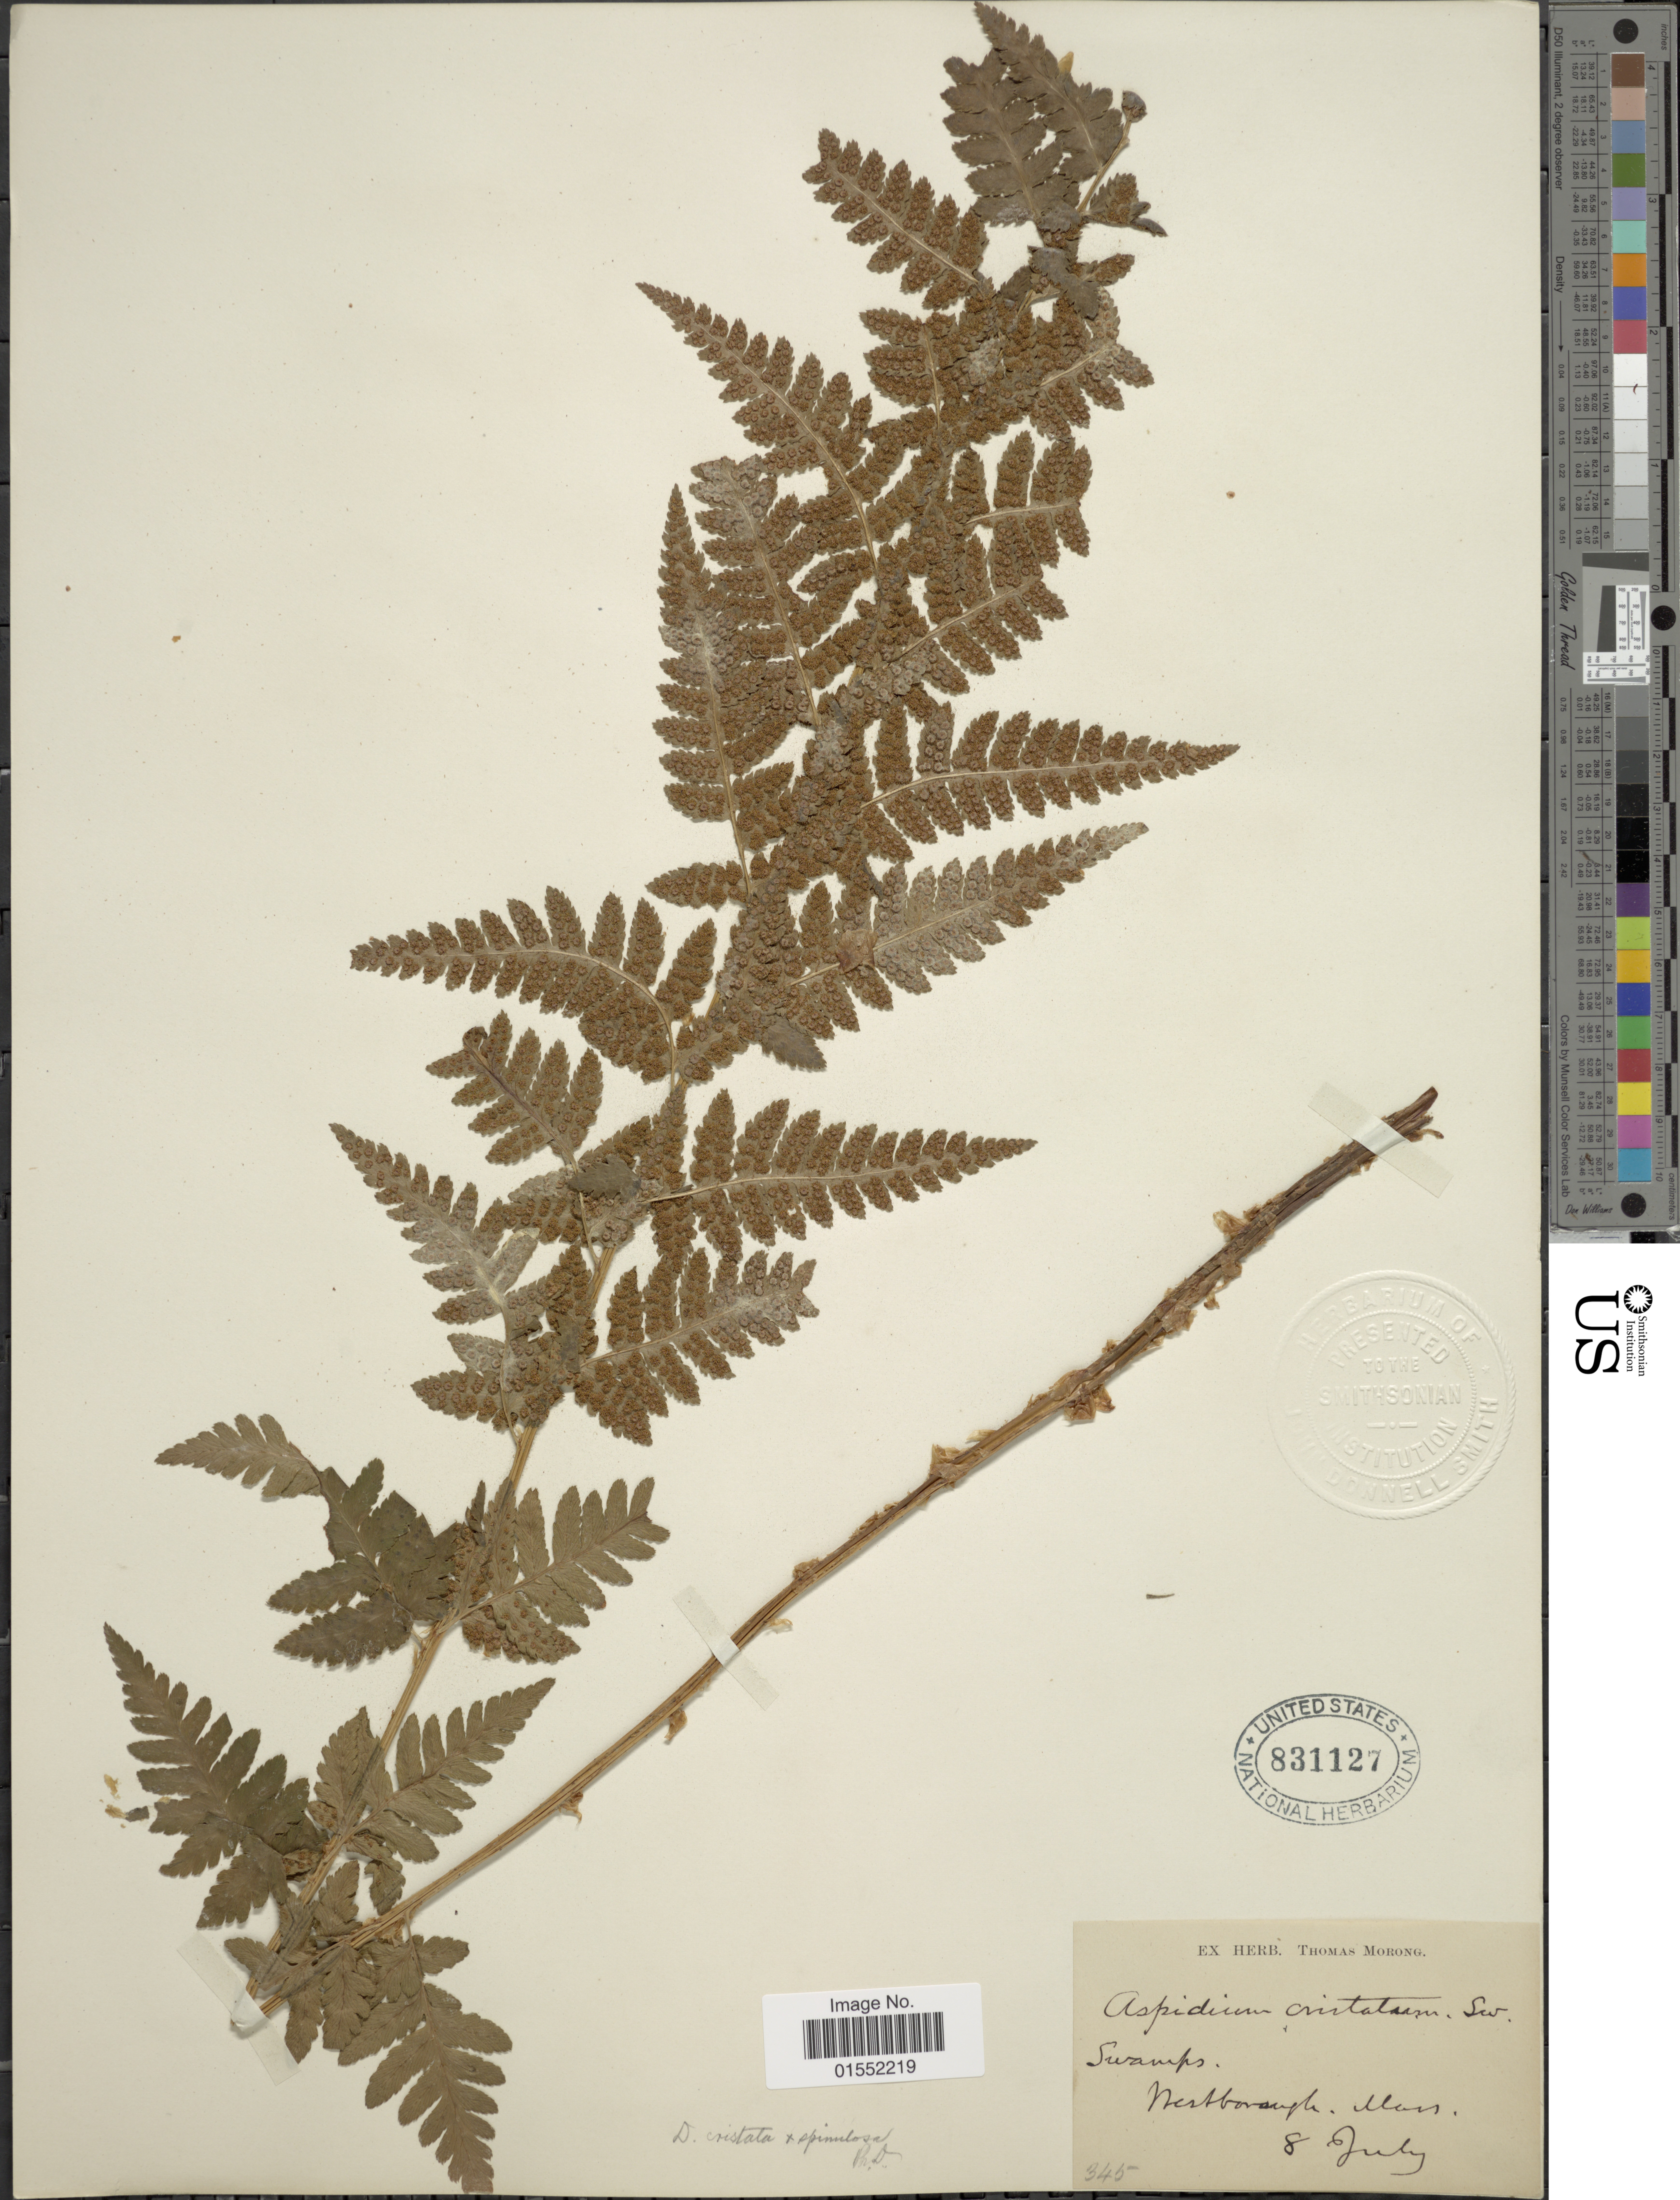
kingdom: Plantae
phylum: Tracheophyta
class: Polypodiopsida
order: Polypodiales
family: Dryopteridaceae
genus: Dryopteris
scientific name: Dryopteris x uliginosa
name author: (A. Braun ex Döll) Kuntze ex Druce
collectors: ex Herb. T. Morong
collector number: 345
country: United States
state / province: Massachusetts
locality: Swamps, Westborough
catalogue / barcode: US 831127